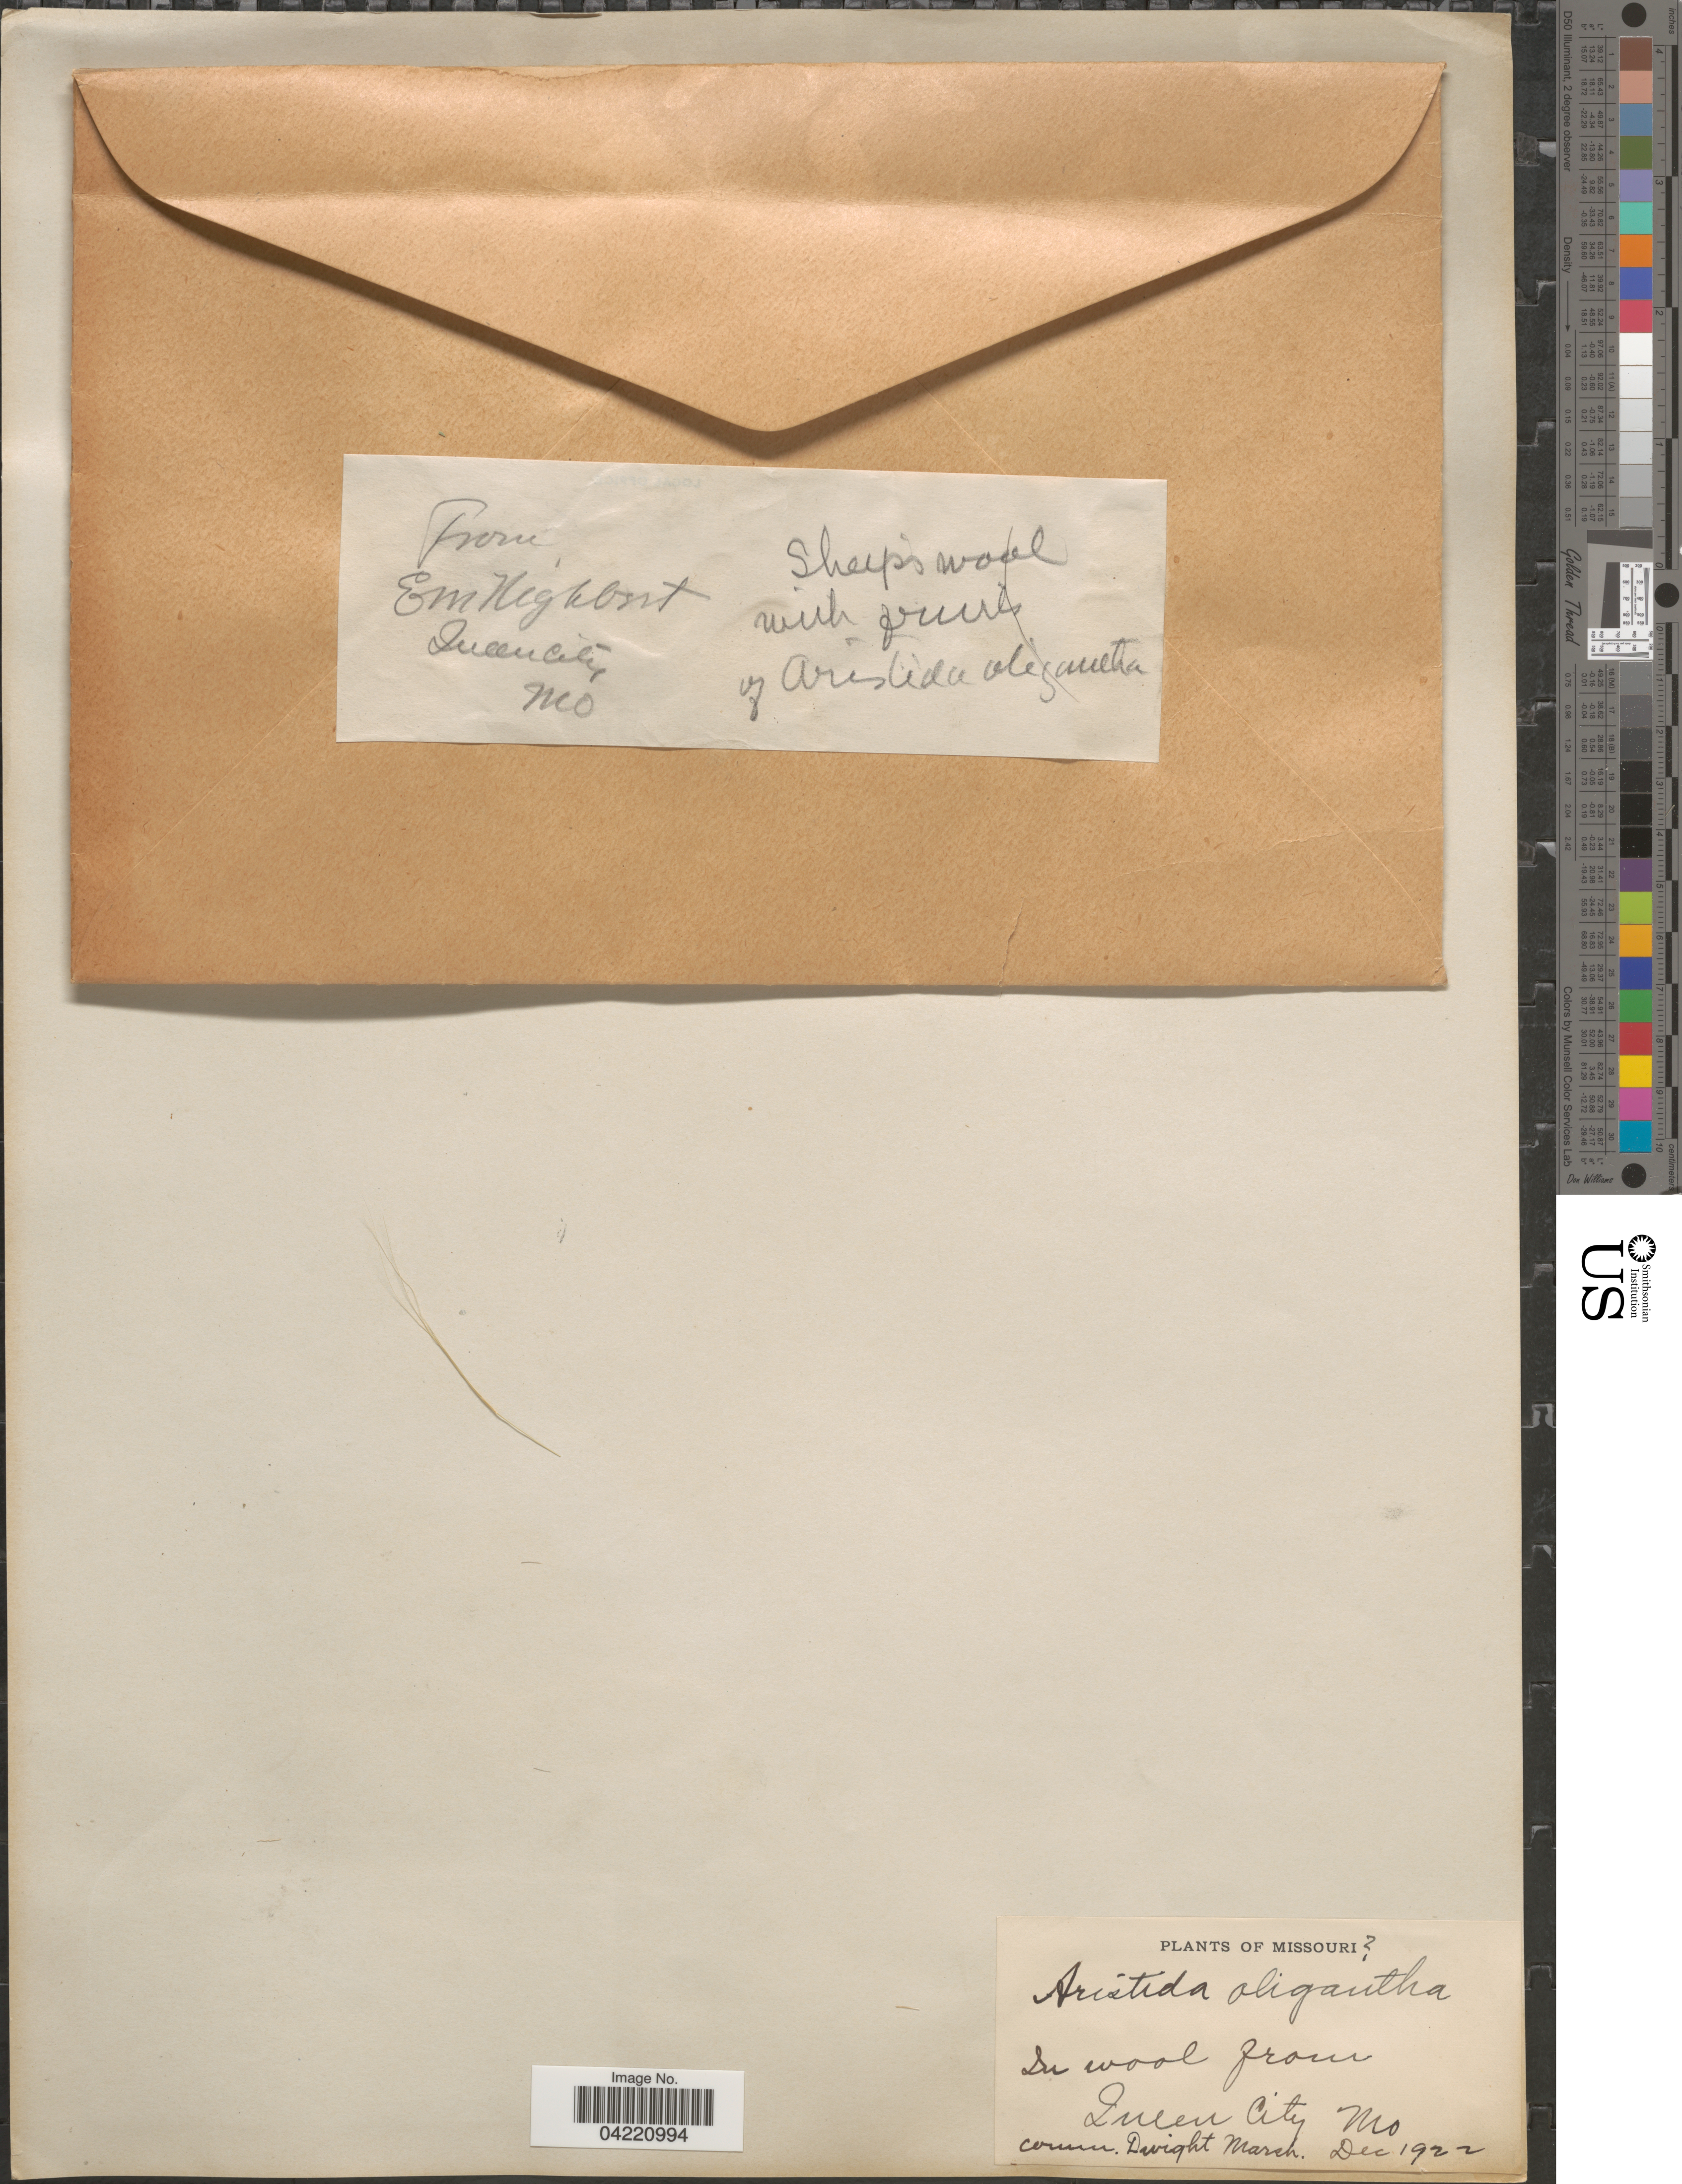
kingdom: Plantae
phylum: Tracheophyta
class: Liliopsida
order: Poales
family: Poaceae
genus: Aristida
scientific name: Aristida oligantha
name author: Michx.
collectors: E. Nighbert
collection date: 1922-12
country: United States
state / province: Missouri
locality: Queen City.